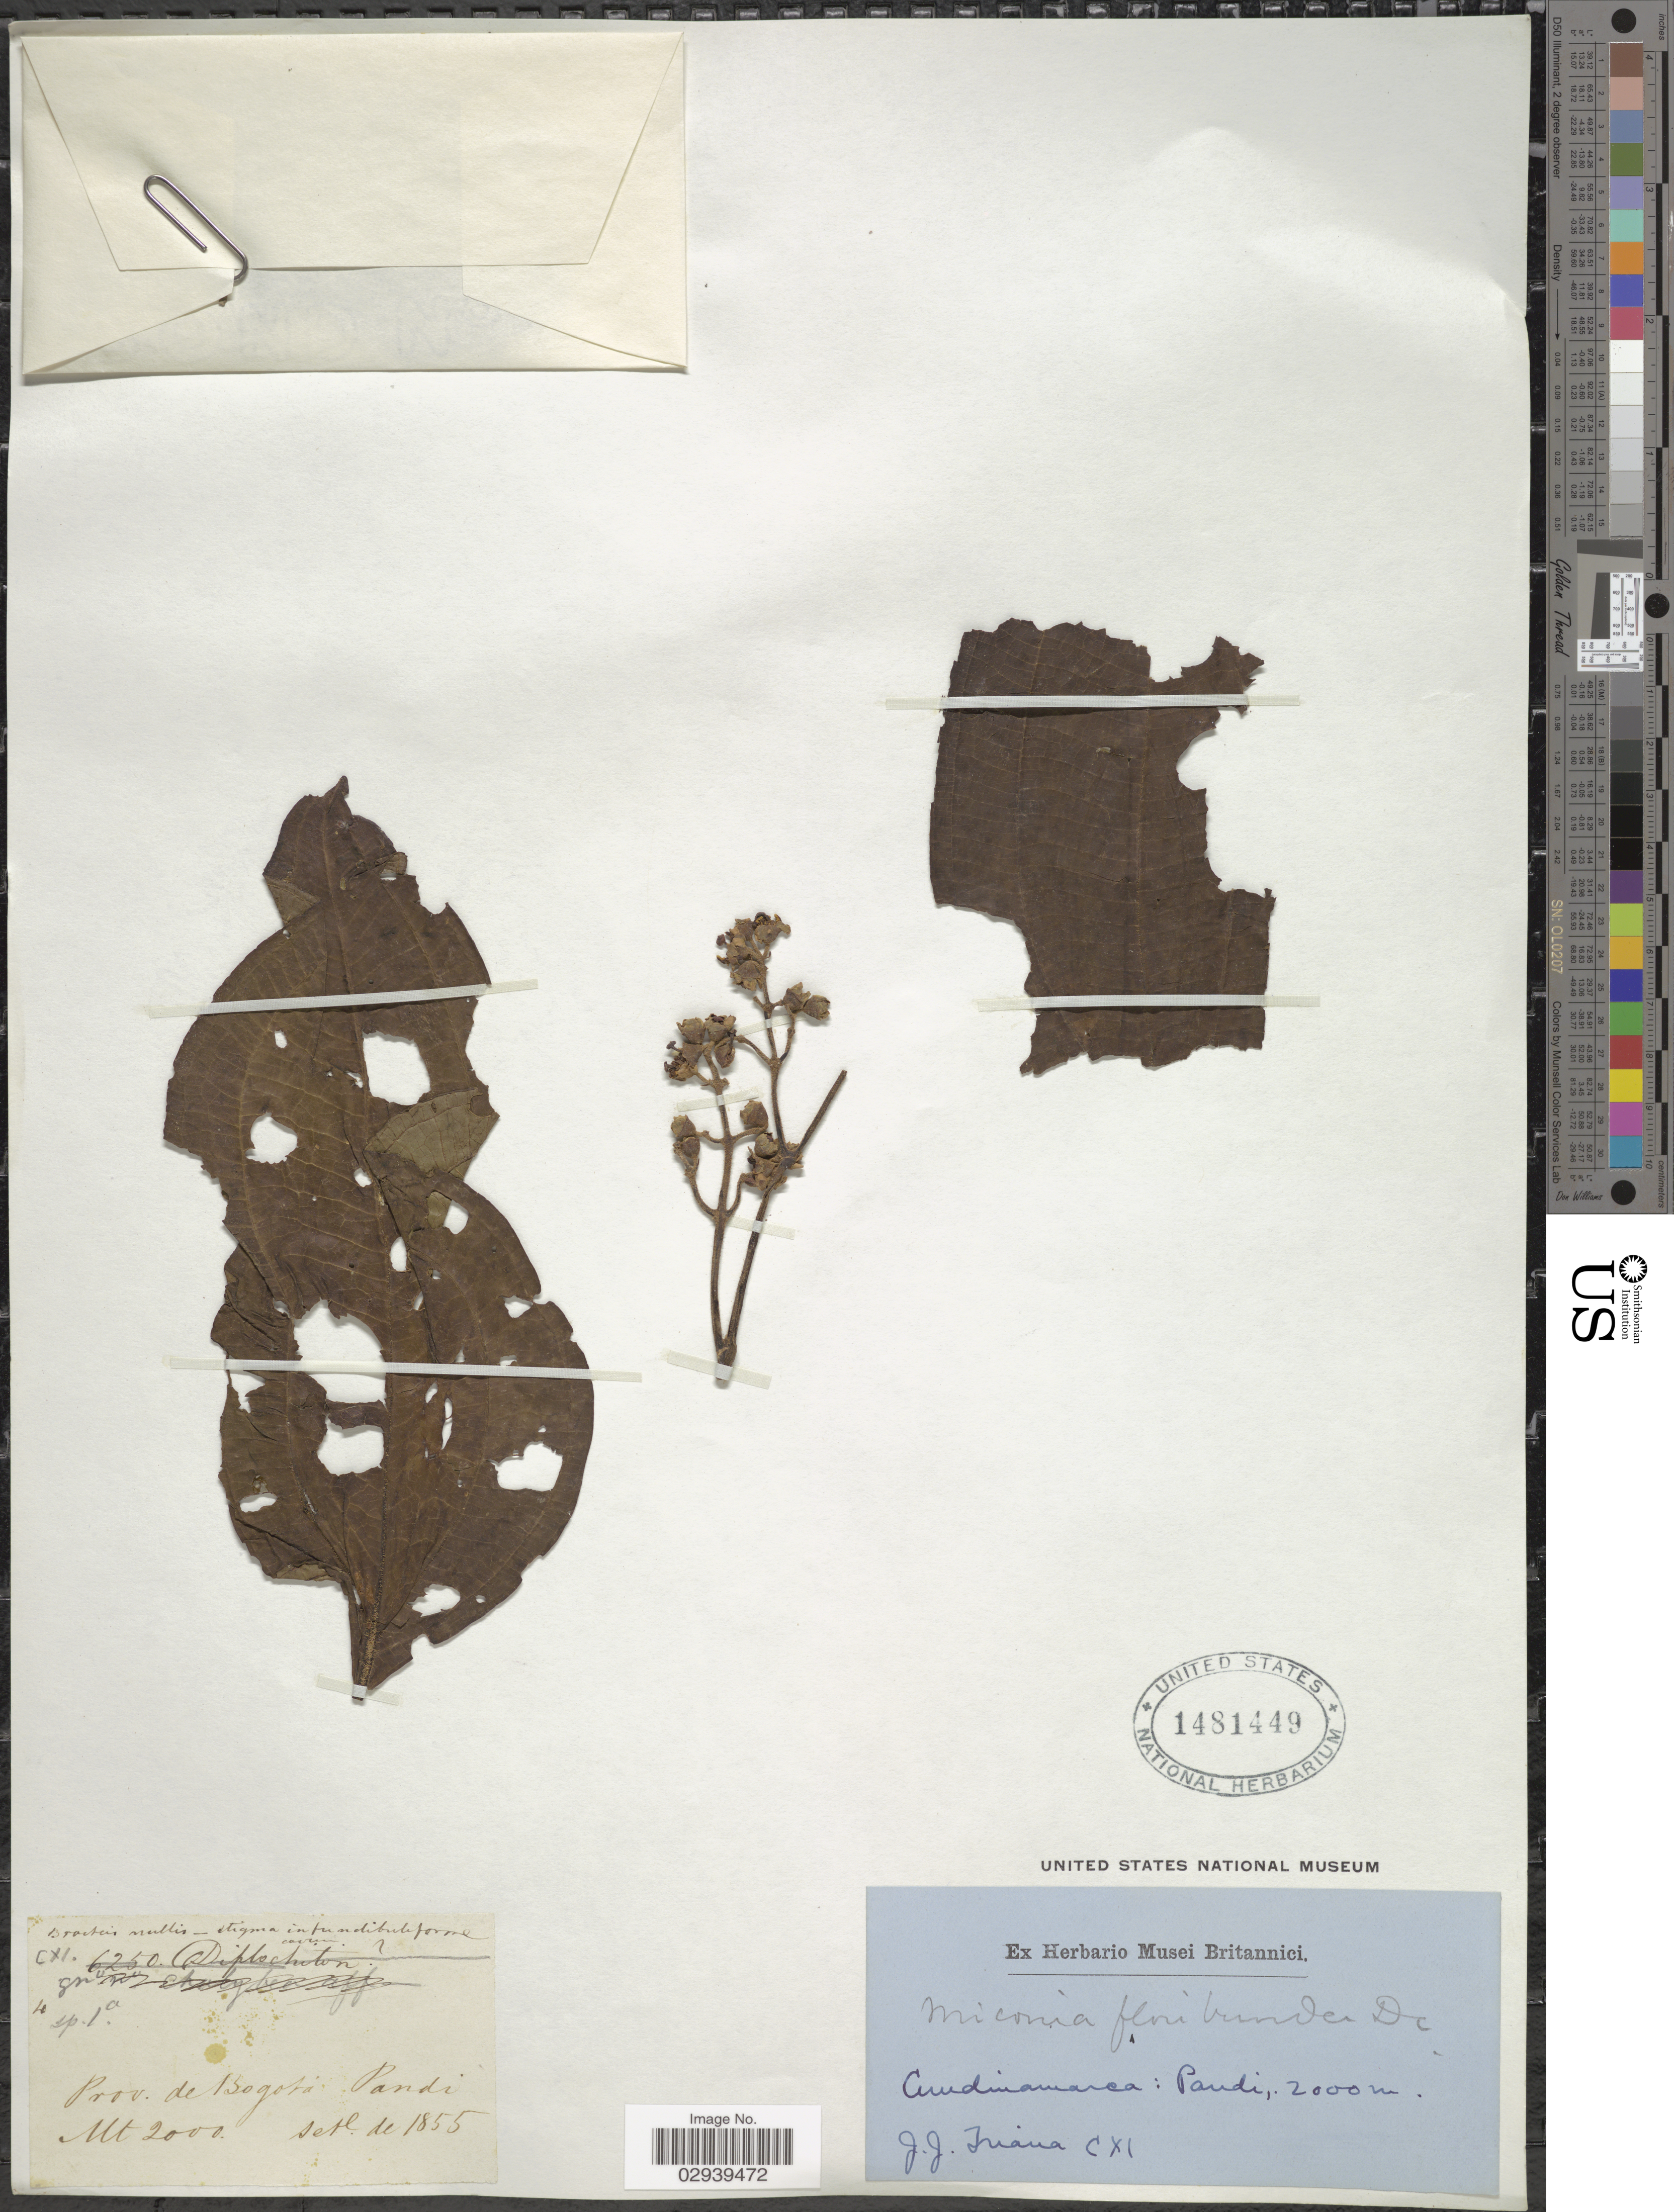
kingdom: Plantae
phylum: Tracheophyta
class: Magnoliopsida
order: Myrtales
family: Melastomataceae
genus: Miconia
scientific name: Miconia floribunda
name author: (Bonpl.) DC.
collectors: J. J. Triana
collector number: CXI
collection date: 1855-09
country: Colombia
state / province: Cundinamarca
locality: Pandi, Prov. de Bogotá.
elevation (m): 2000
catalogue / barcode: US 1481449